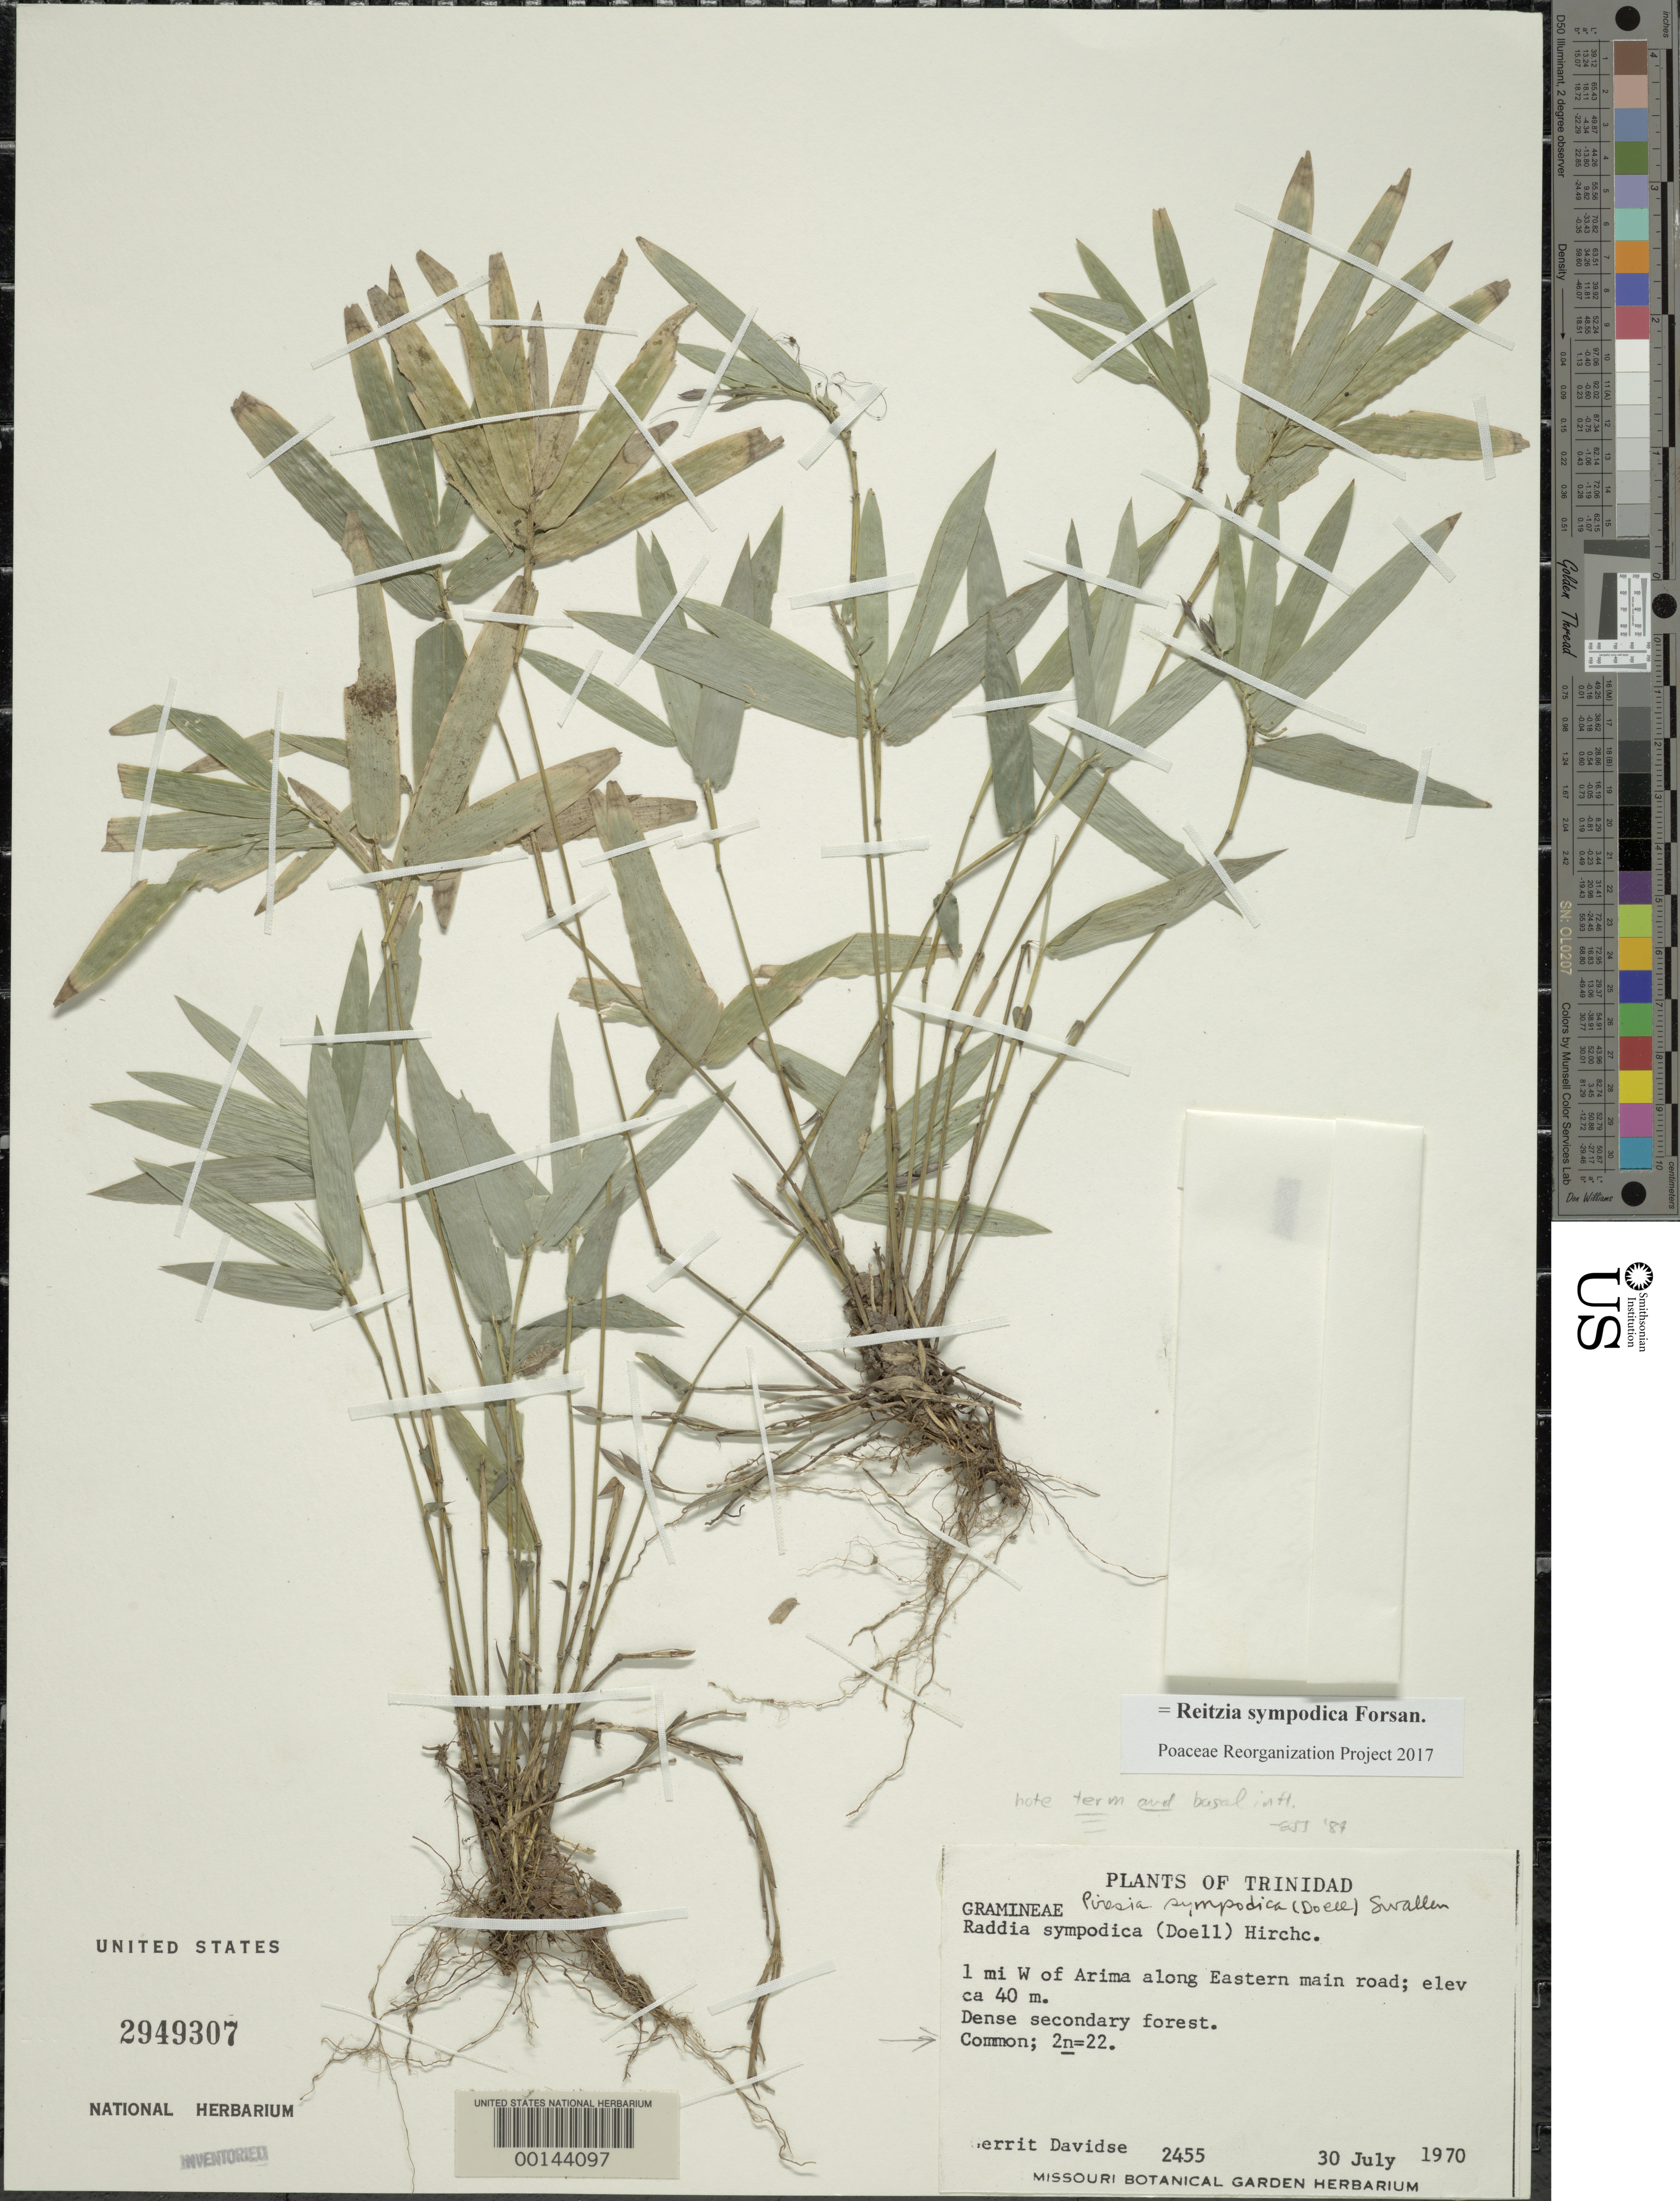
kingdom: Plantae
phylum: Tracheophyta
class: Liliopsida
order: Poales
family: Poaceae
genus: Reitzia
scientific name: Reitzia sympodica ined. 2019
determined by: Poaceae Reorganization Project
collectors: G. Davidse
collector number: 2455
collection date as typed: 30 Jul 1970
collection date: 1970-07-30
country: Trinidad and Tobago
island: Trinidad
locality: Arima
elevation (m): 40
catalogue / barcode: US 2949307